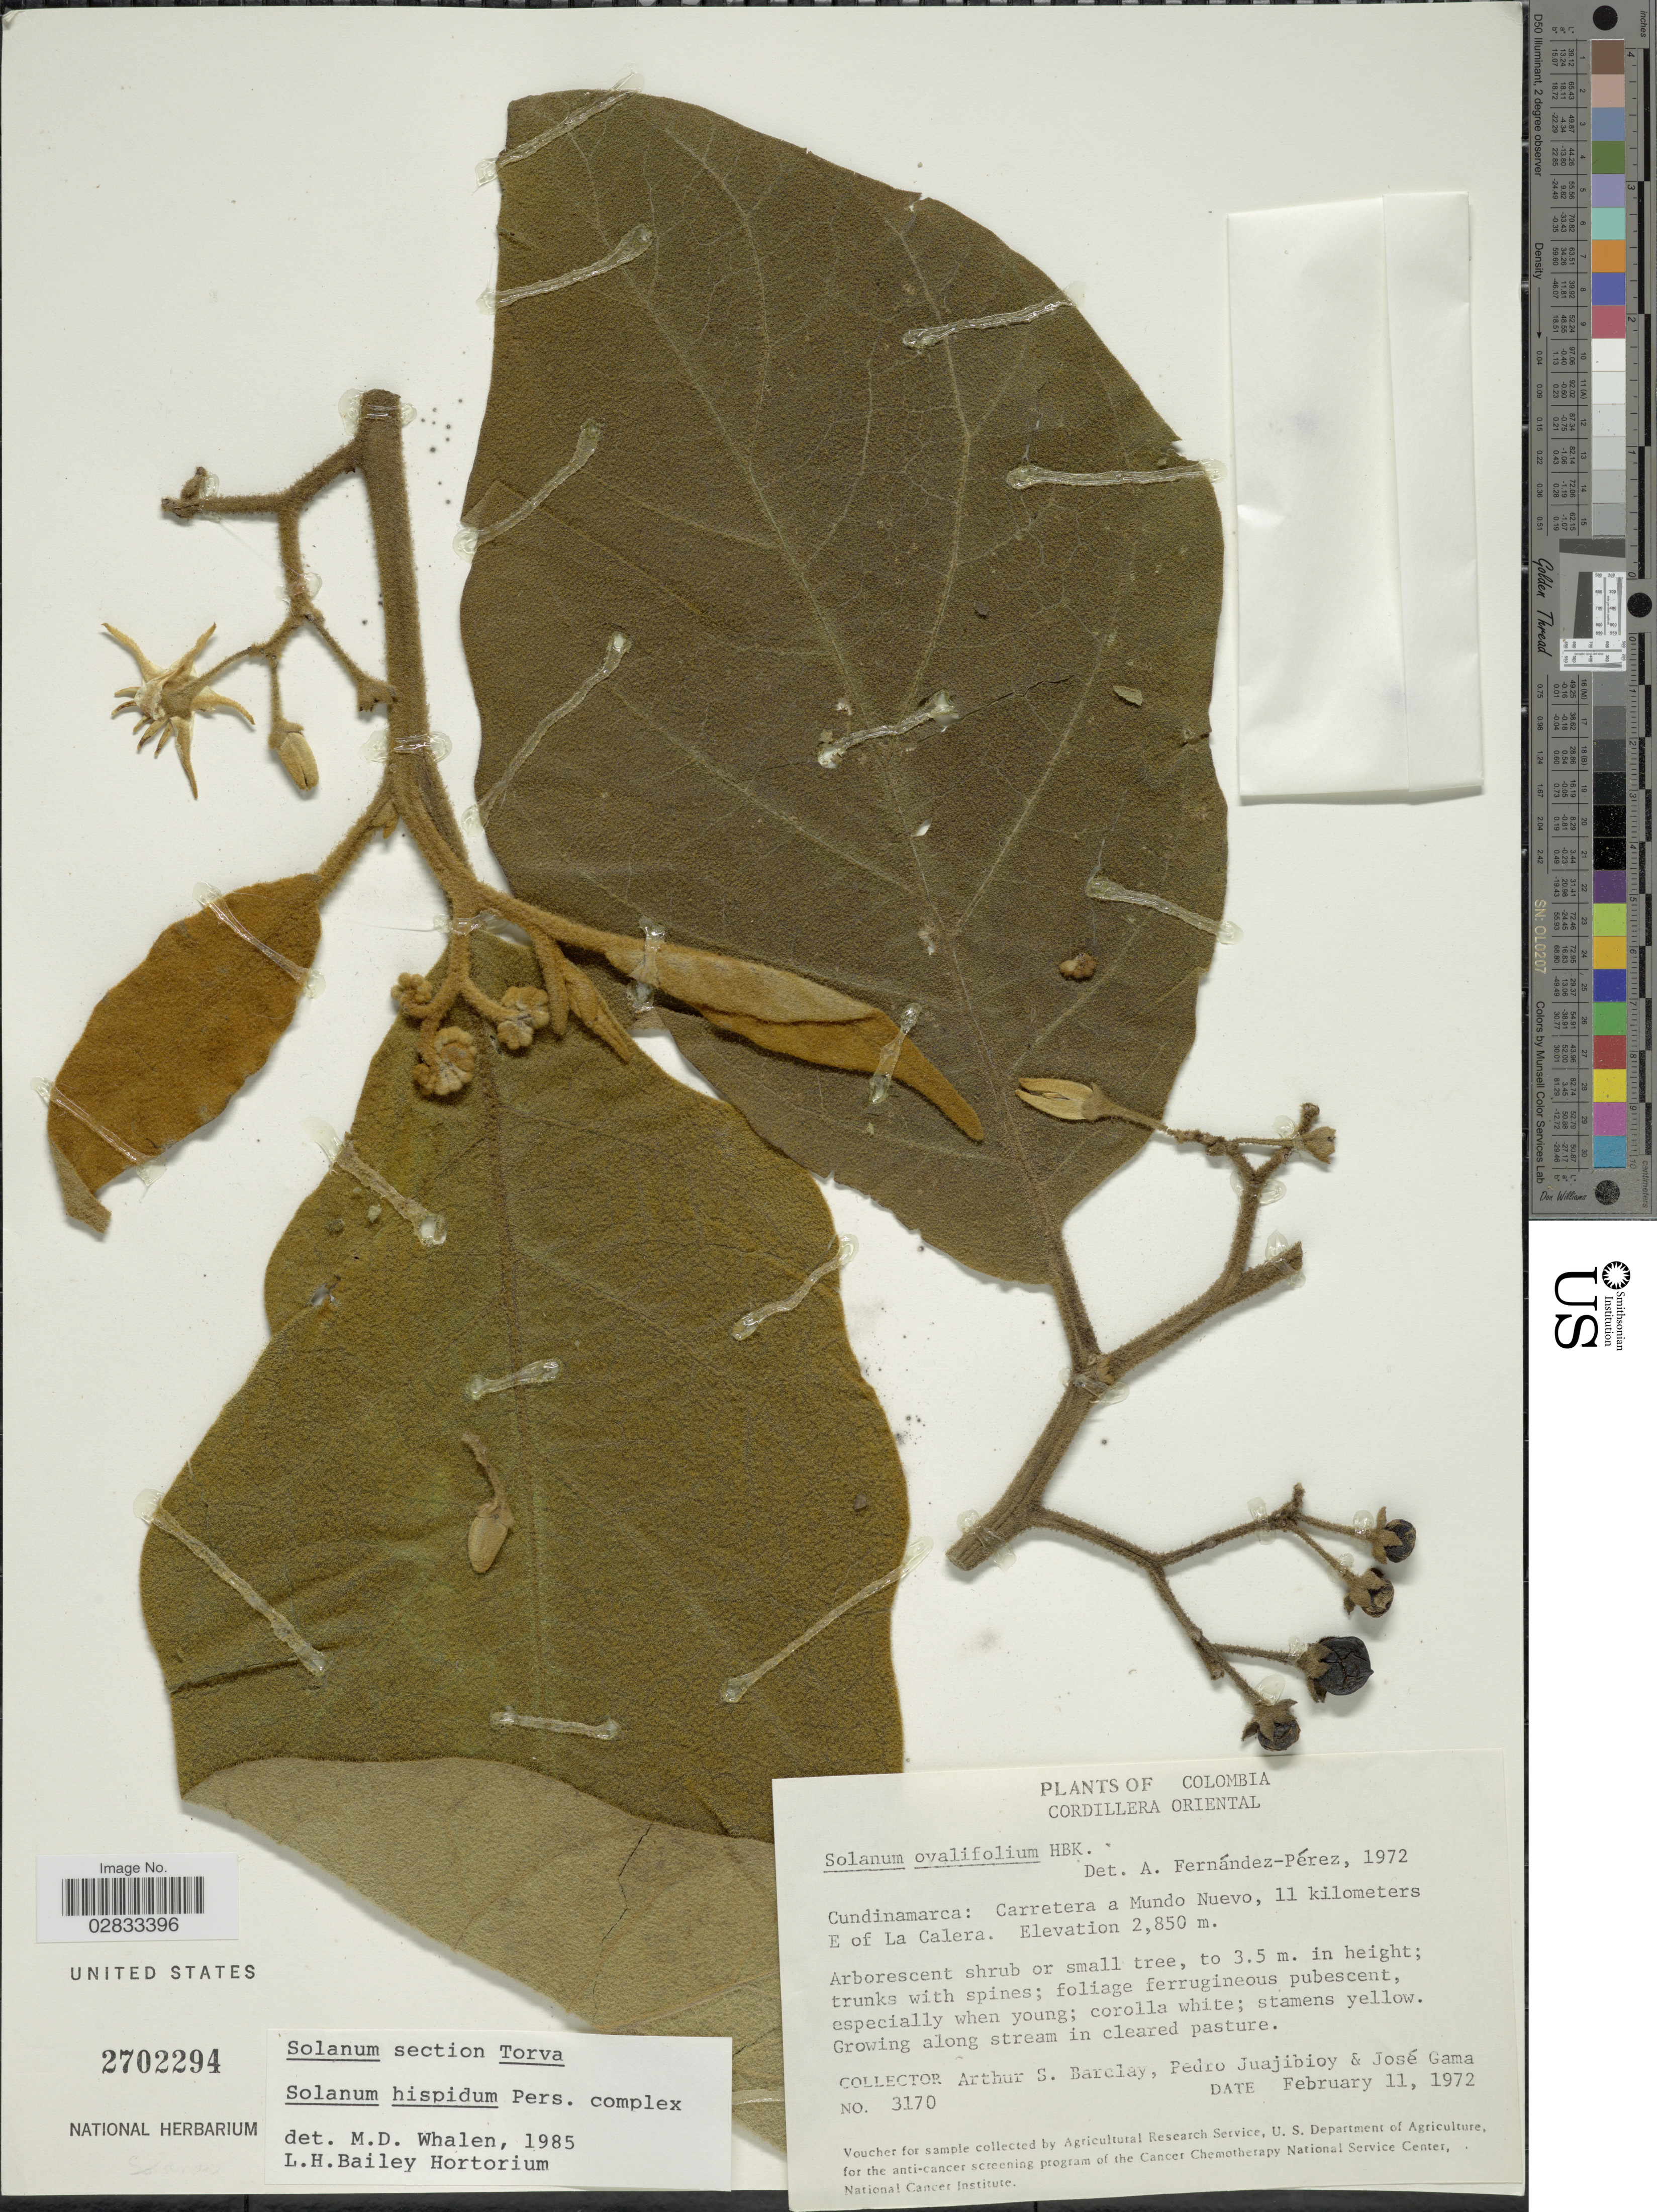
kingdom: Plantae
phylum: Tracheophyta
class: Magnoliopsida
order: Solanales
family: Solanaceae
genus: Solanum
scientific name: Solanum hispidum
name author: Pers.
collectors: A. S. Barclay, P. Juajibioy & J. Gama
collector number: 3170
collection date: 1972-02-11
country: Colombia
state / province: Cundinamarca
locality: Cordillera Oriental, Carretera a Mundo Nuevo, 11 kilometers E of La Calera.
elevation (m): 2850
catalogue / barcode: US 2702294